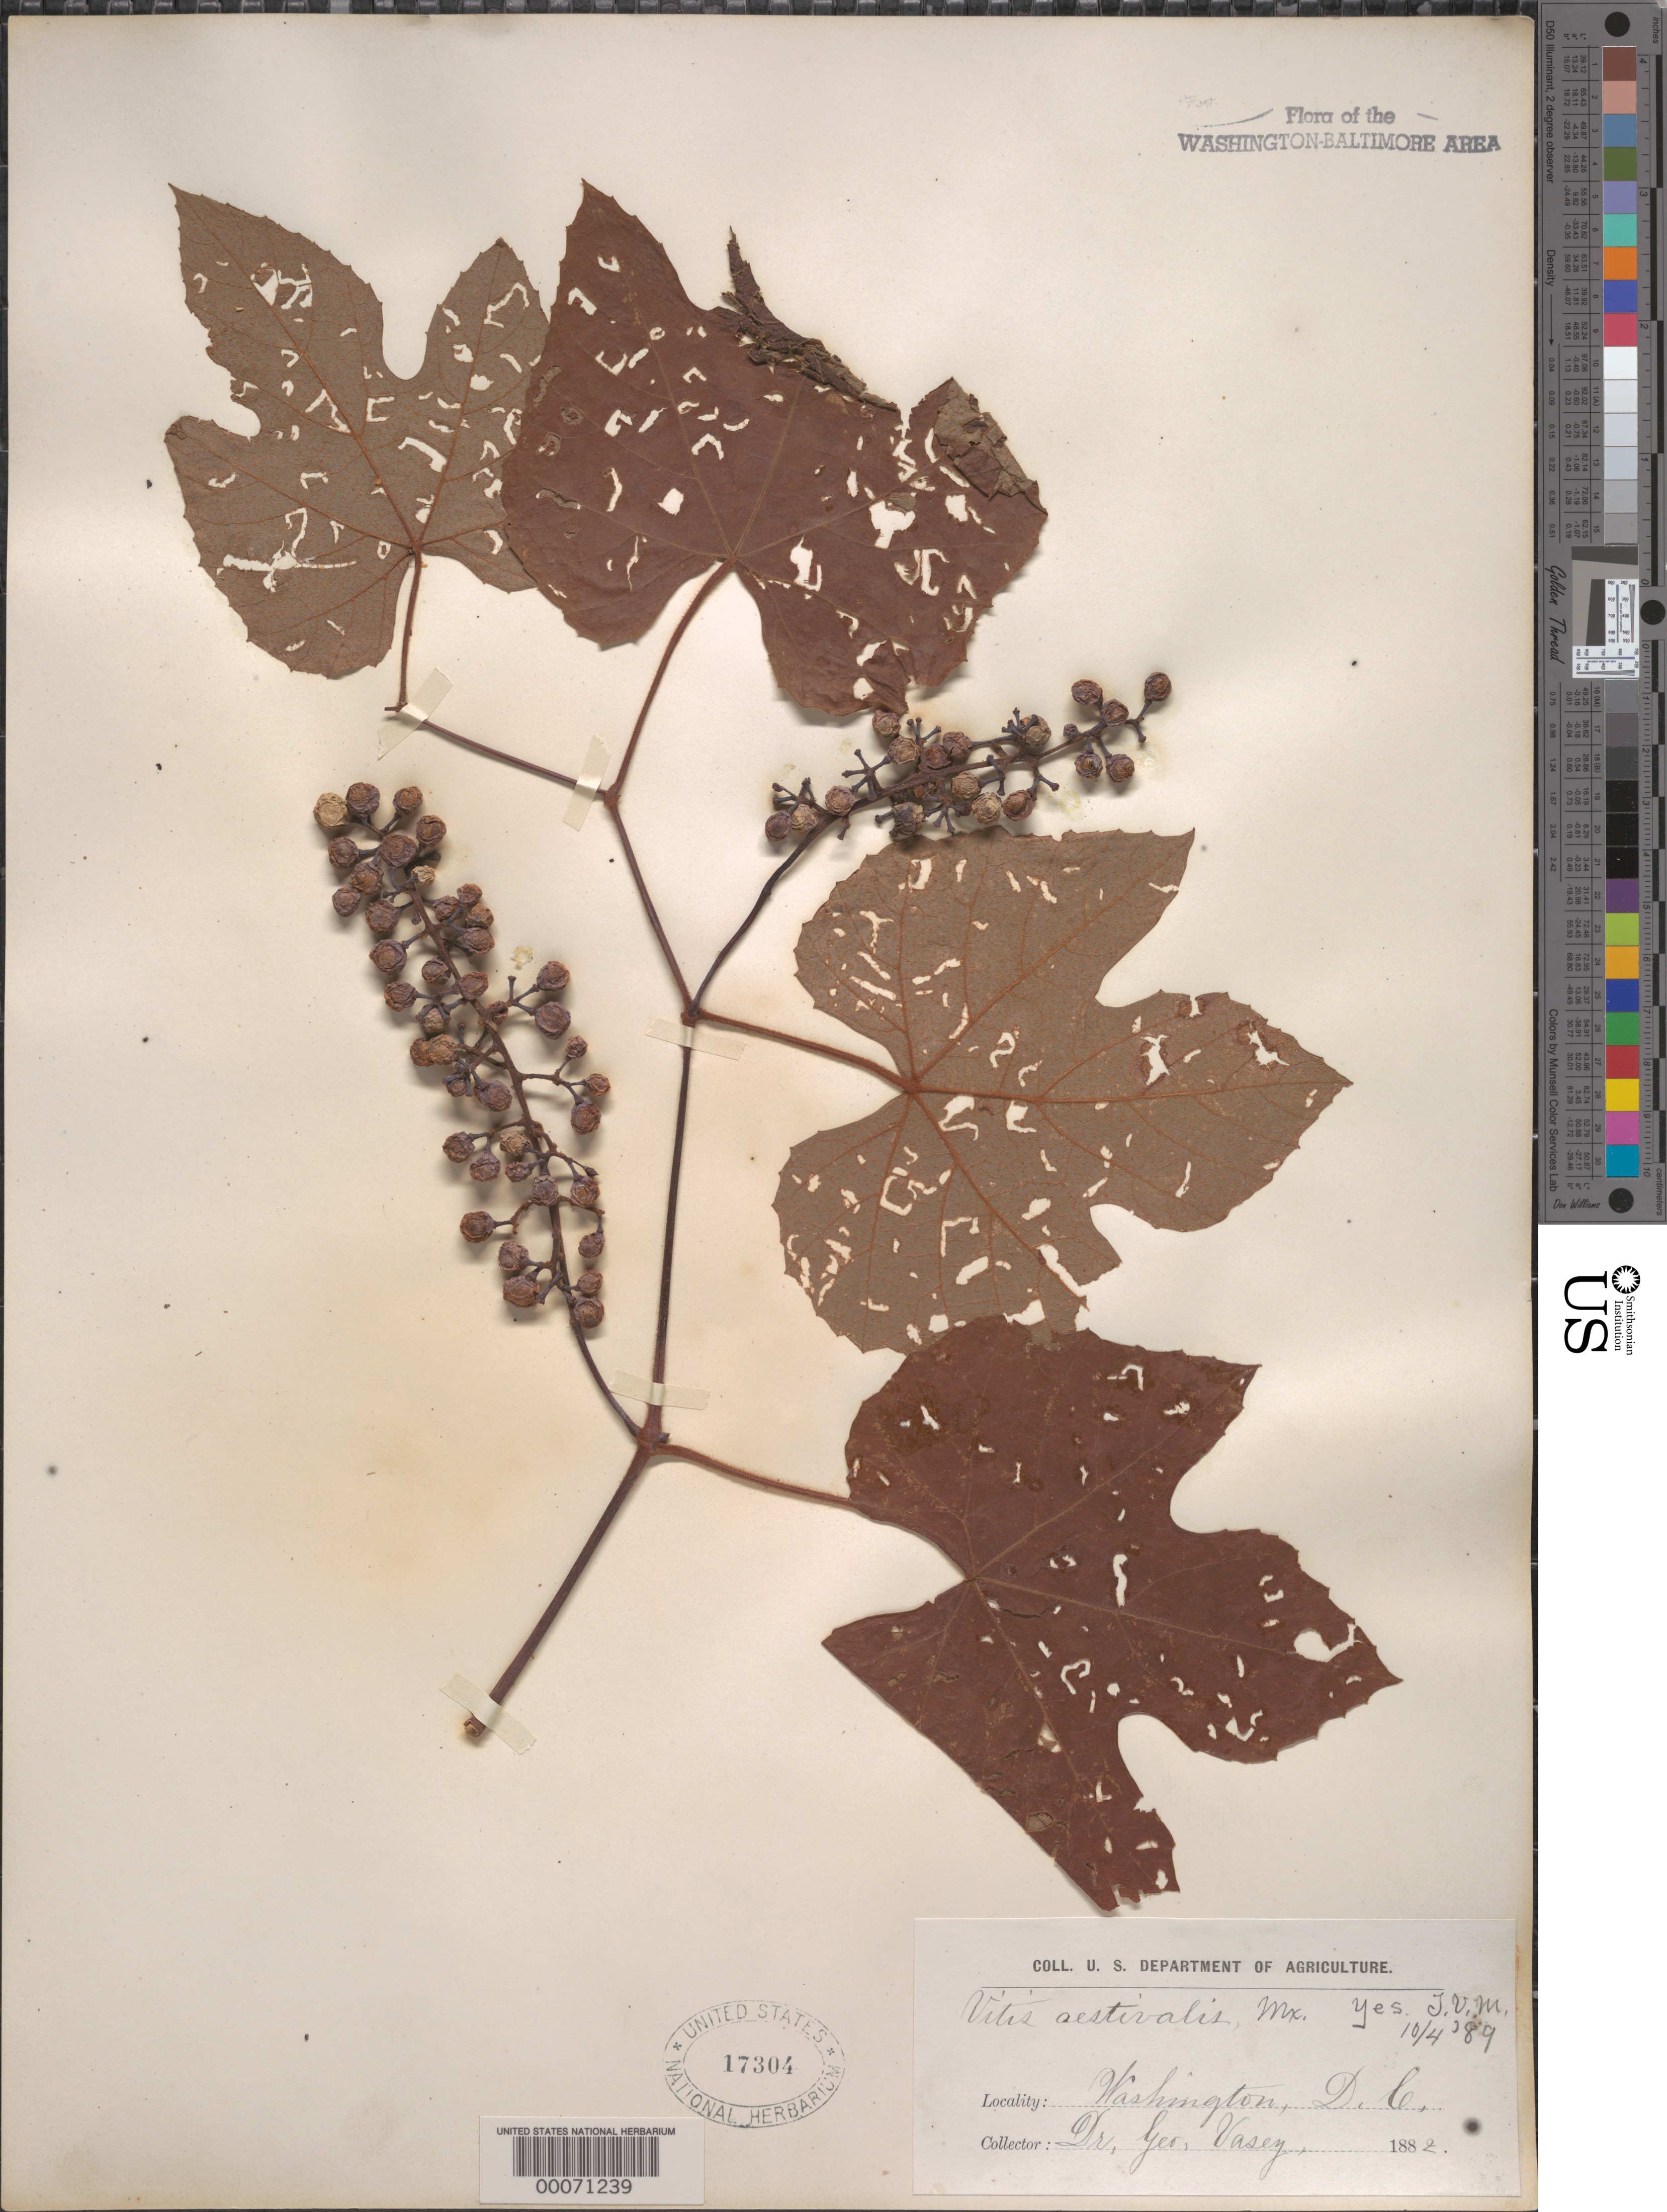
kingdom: Plantae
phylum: Tracheophyta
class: Magnoliopsida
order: Vitales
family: Vitaceae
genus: Vitis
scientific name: Vitis aestivalis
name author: Michx.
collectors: G. Vasey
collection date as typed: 1882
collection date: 1882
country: United States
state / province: District of Columbia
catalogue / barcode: US 17304